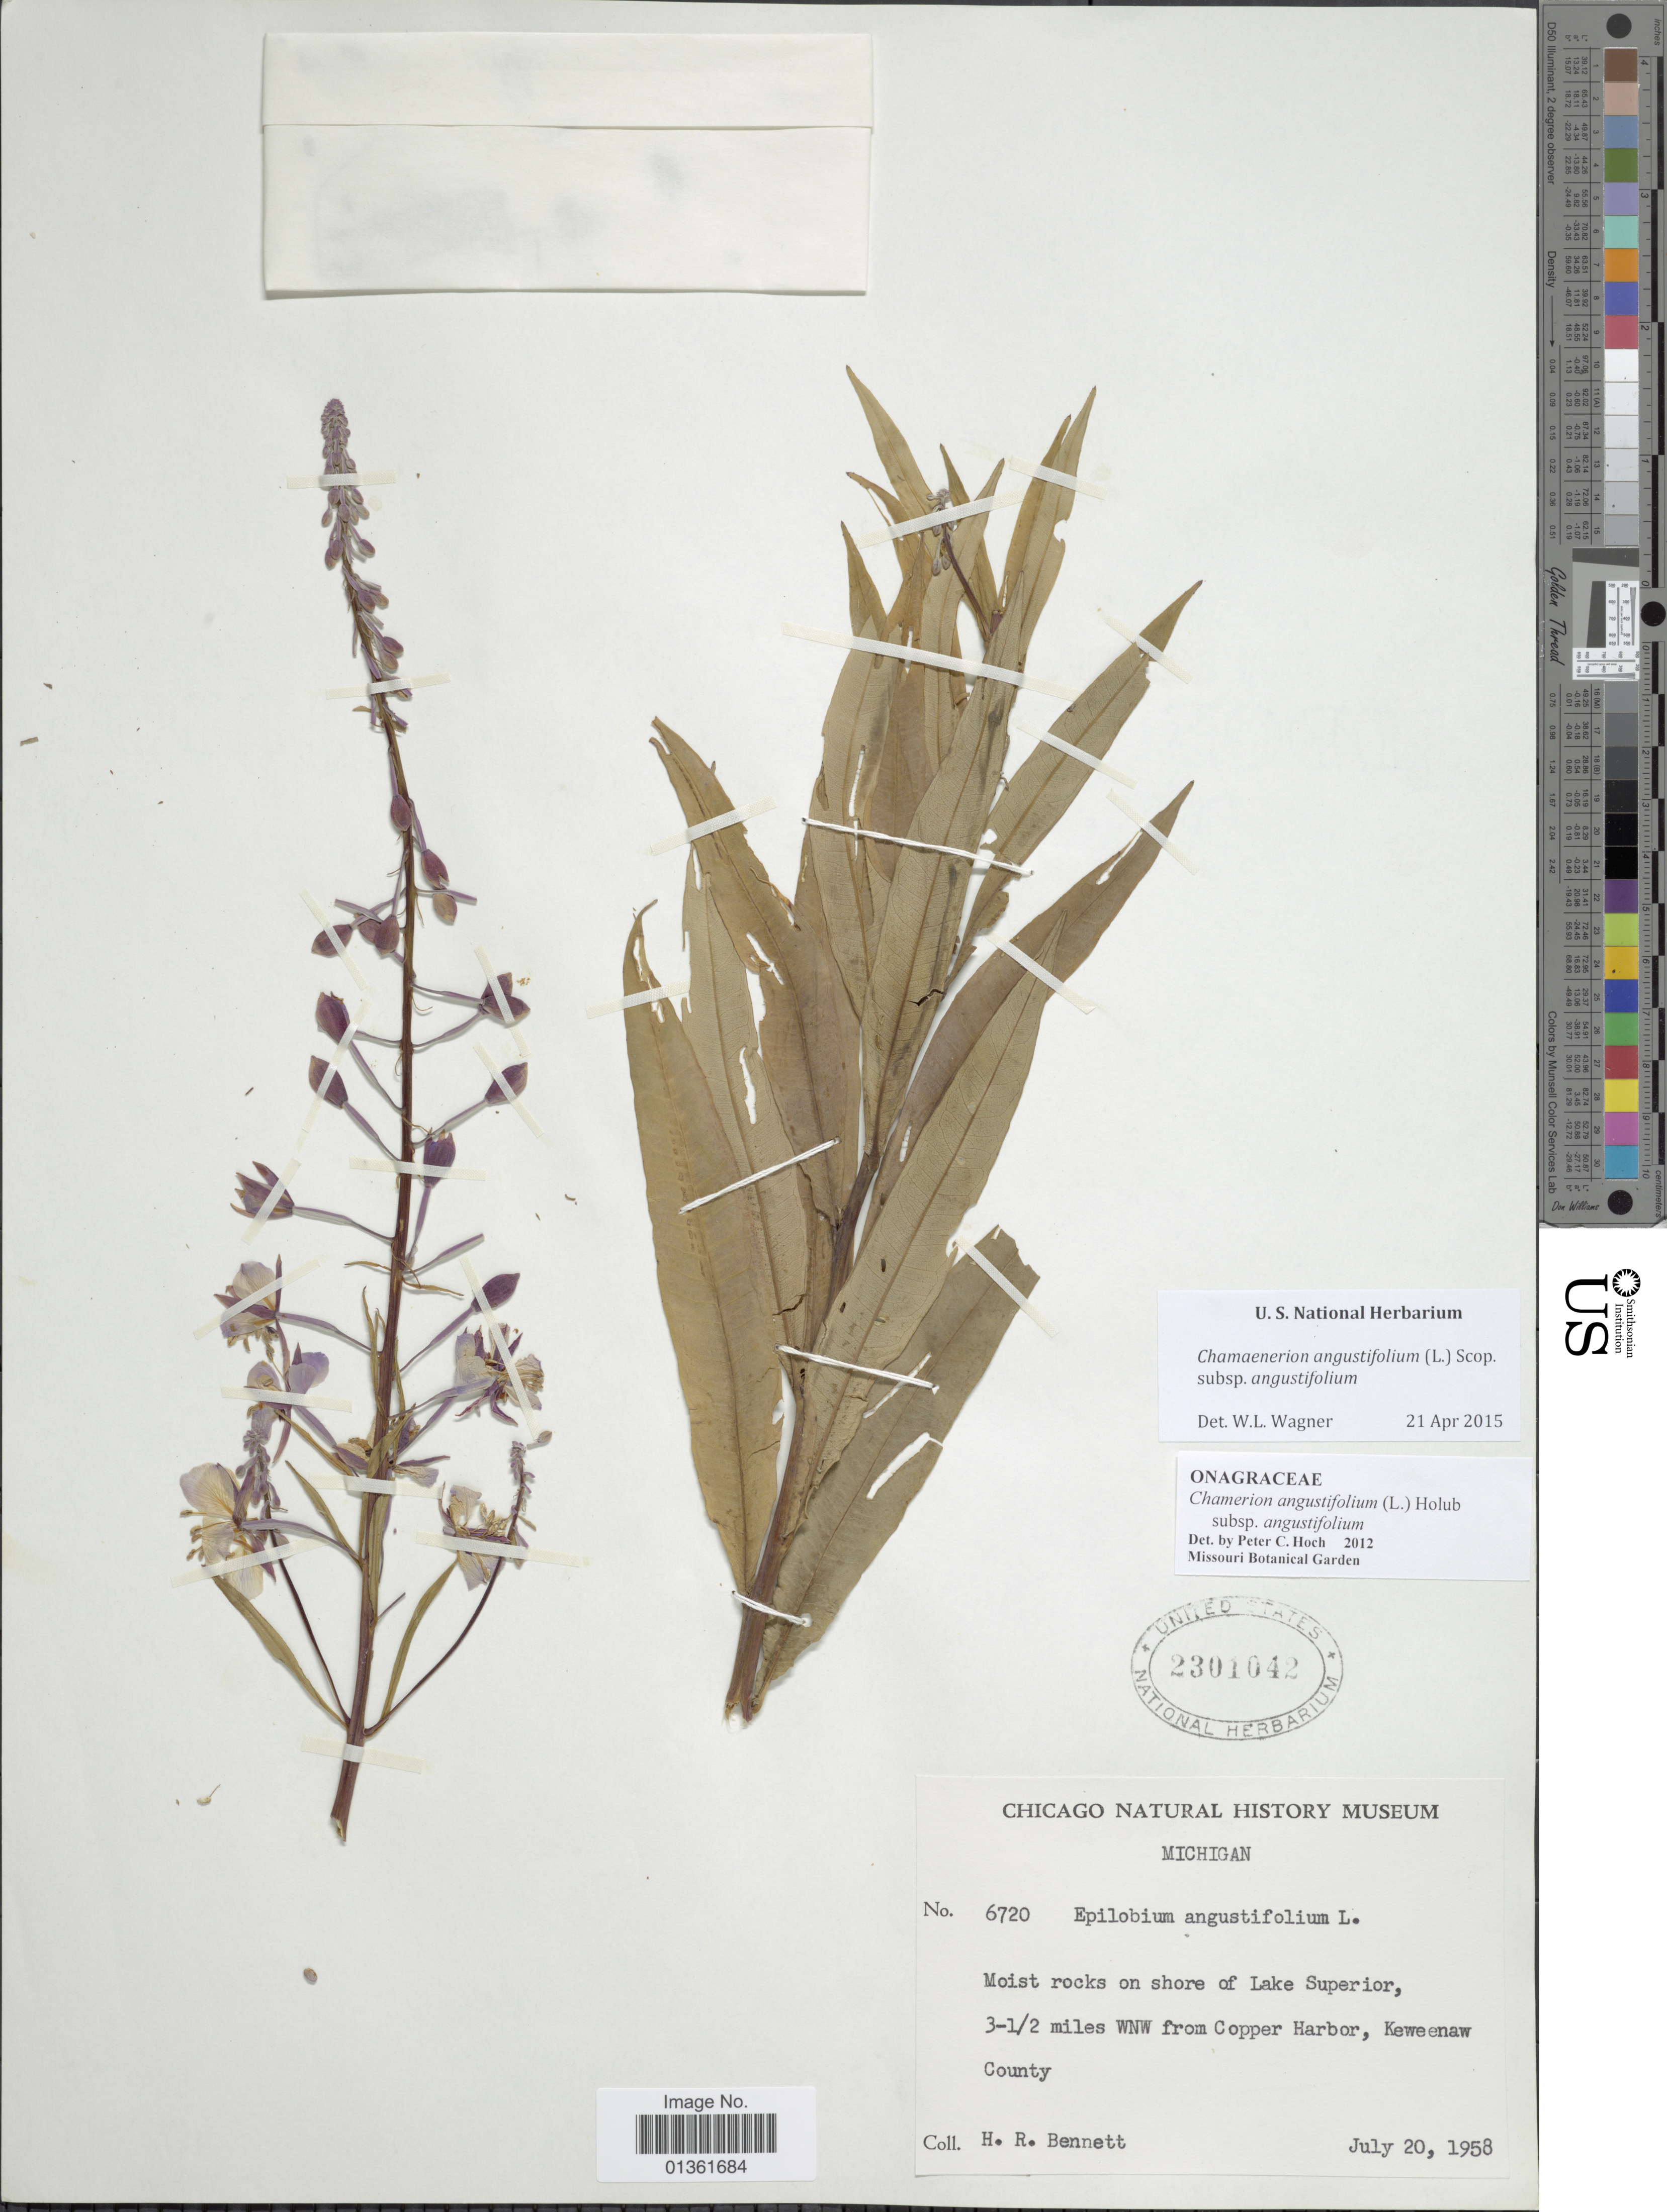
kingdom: Plantae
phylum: Tracheophyta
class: Magnoliopsida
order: Myrtales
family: Onagraceae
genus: Chamaenerion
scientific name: Chamaenerion angustifolium subsp. angustifolium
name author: (L.) Scop.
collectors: H. R. Bennett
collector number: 6720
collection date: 1958-07-20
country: United States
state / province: Michigan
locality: Moist rocks on shore of Lake Superior, 3-1/2 miles WNW from Copper Harbor, Keweenaw County.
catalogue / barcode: US 2301042